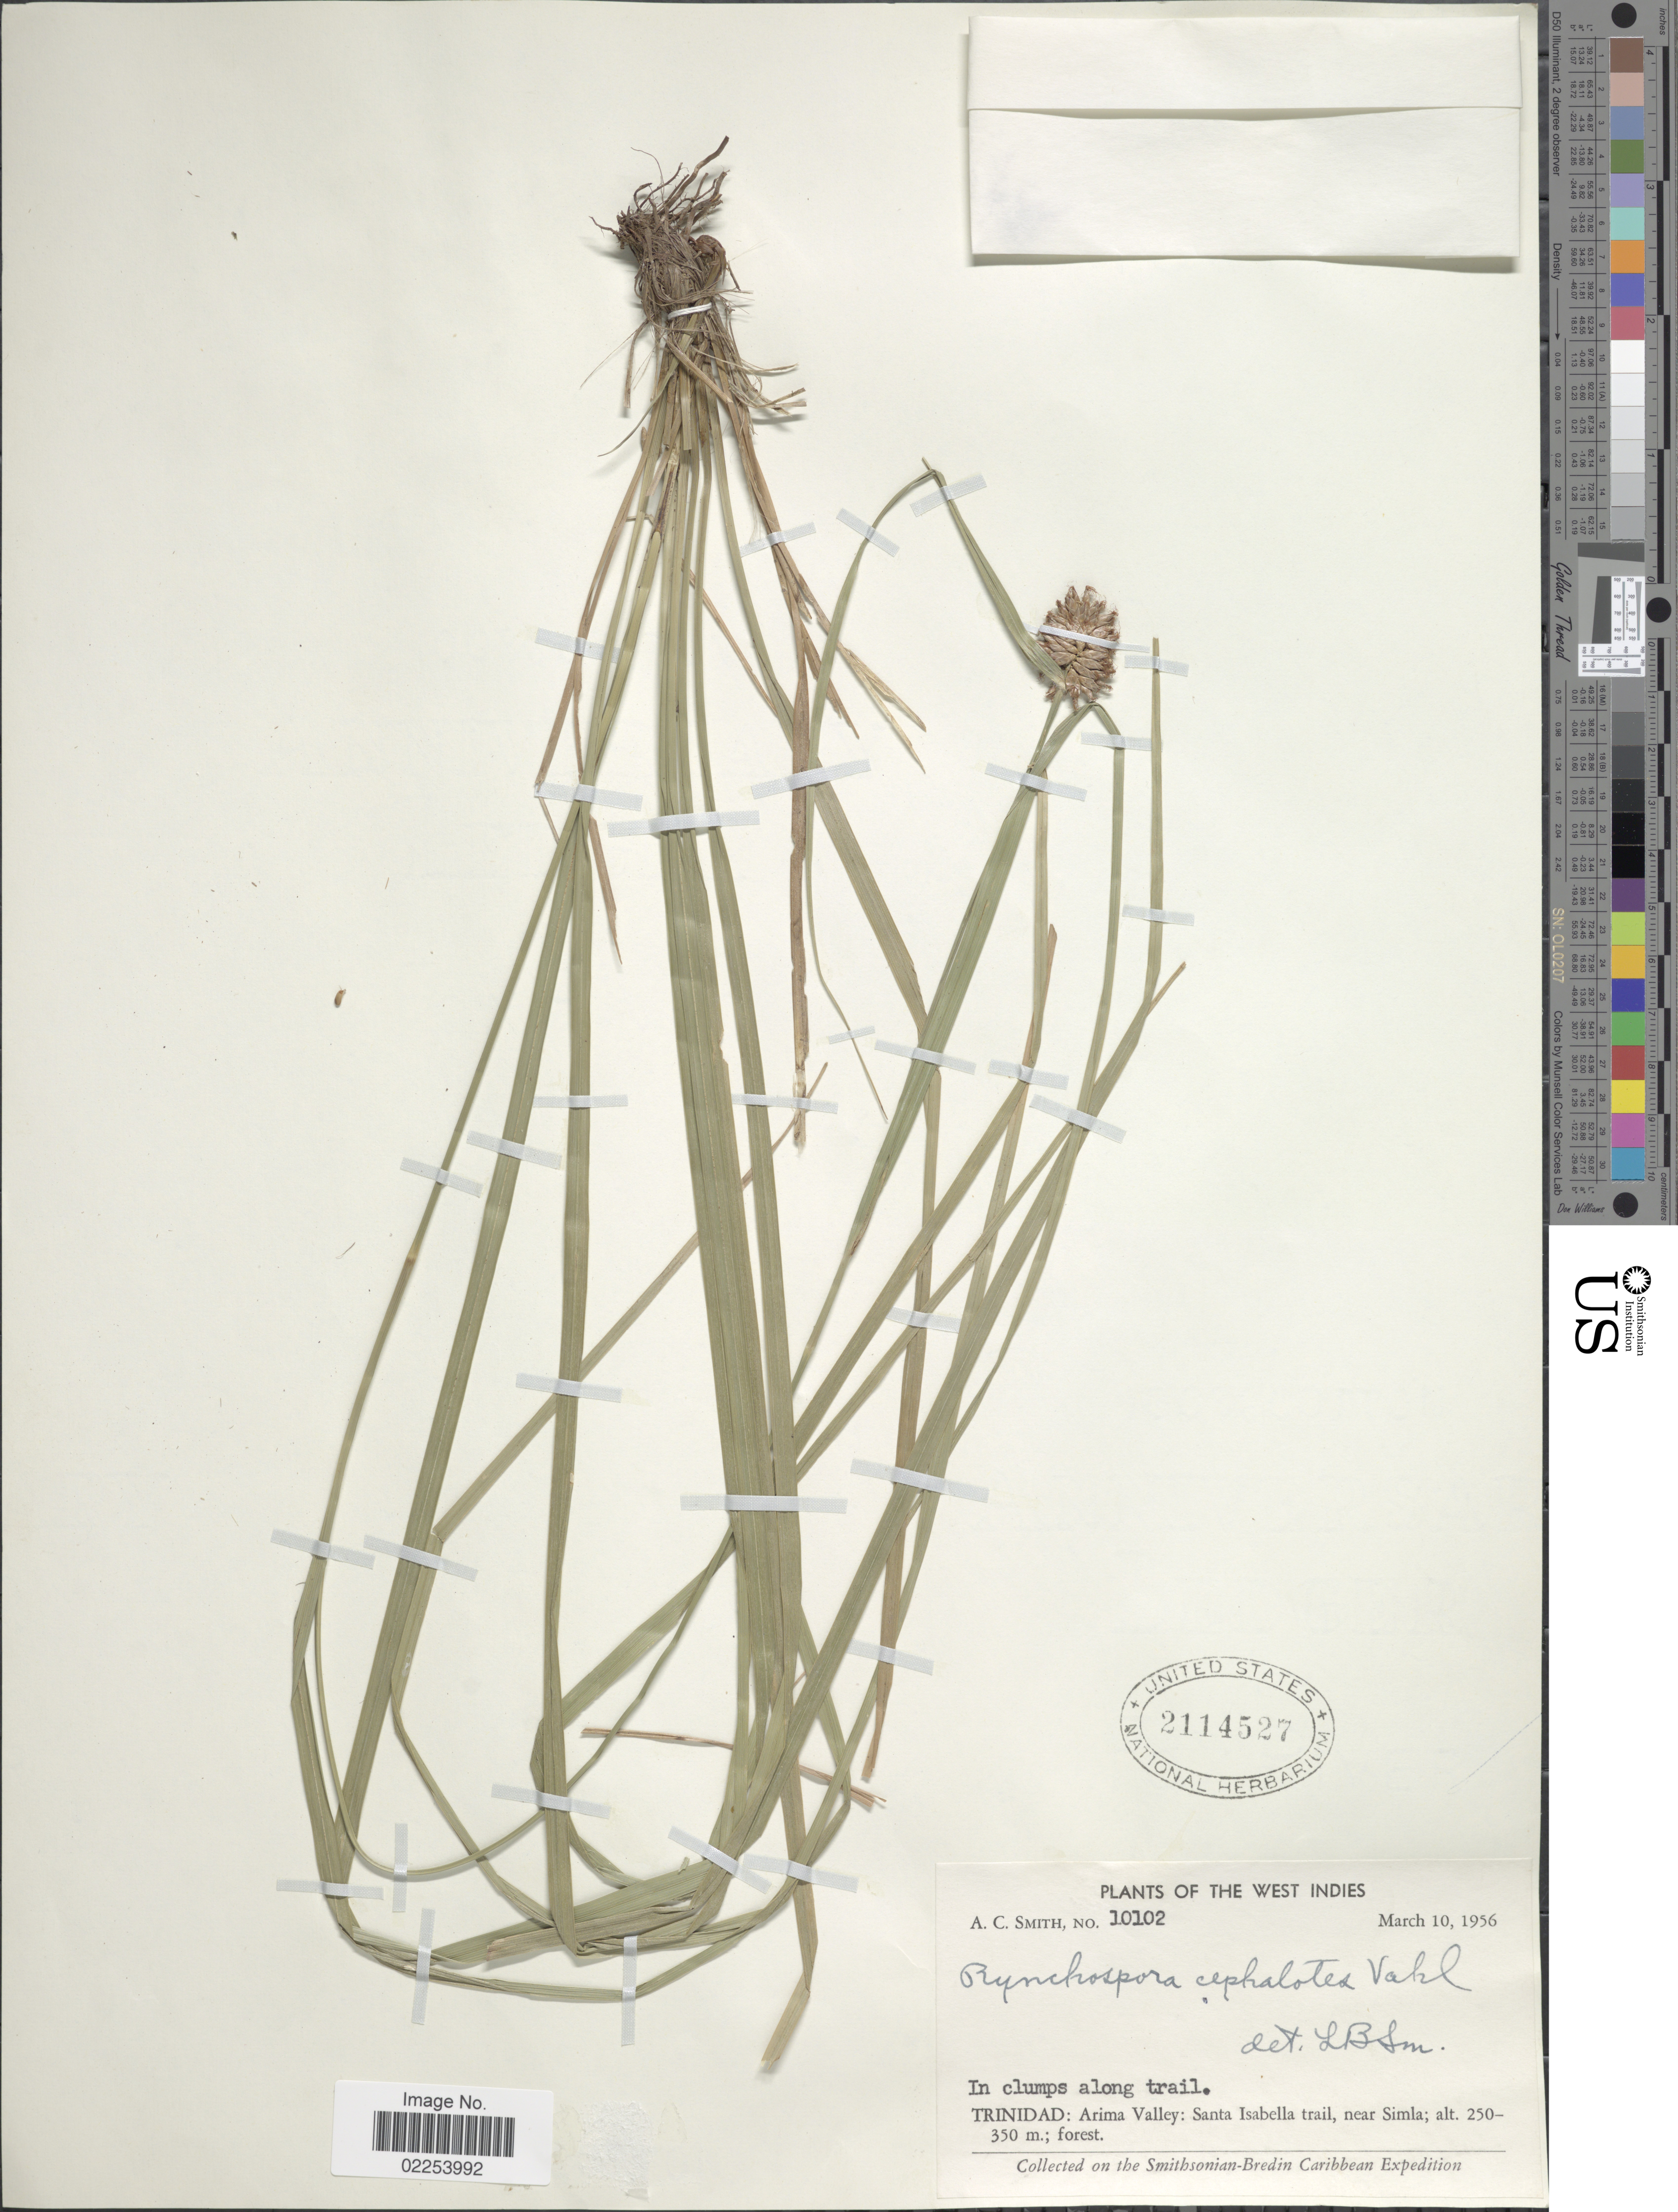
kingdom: Plantae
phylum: Tracheophyta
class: Liliopsida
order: Poales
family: Cyperaceae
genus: Rhynchospora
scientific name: Rhynchospora cephalotes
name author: (L.) Vahl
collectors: A. C. Smith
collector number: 10102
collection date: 1956-03-10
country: Trinidad and Tobago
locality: Trinidad; Arima Valley: Santa Isabella trail, near Simla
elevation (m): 250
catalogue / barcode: US 2114527